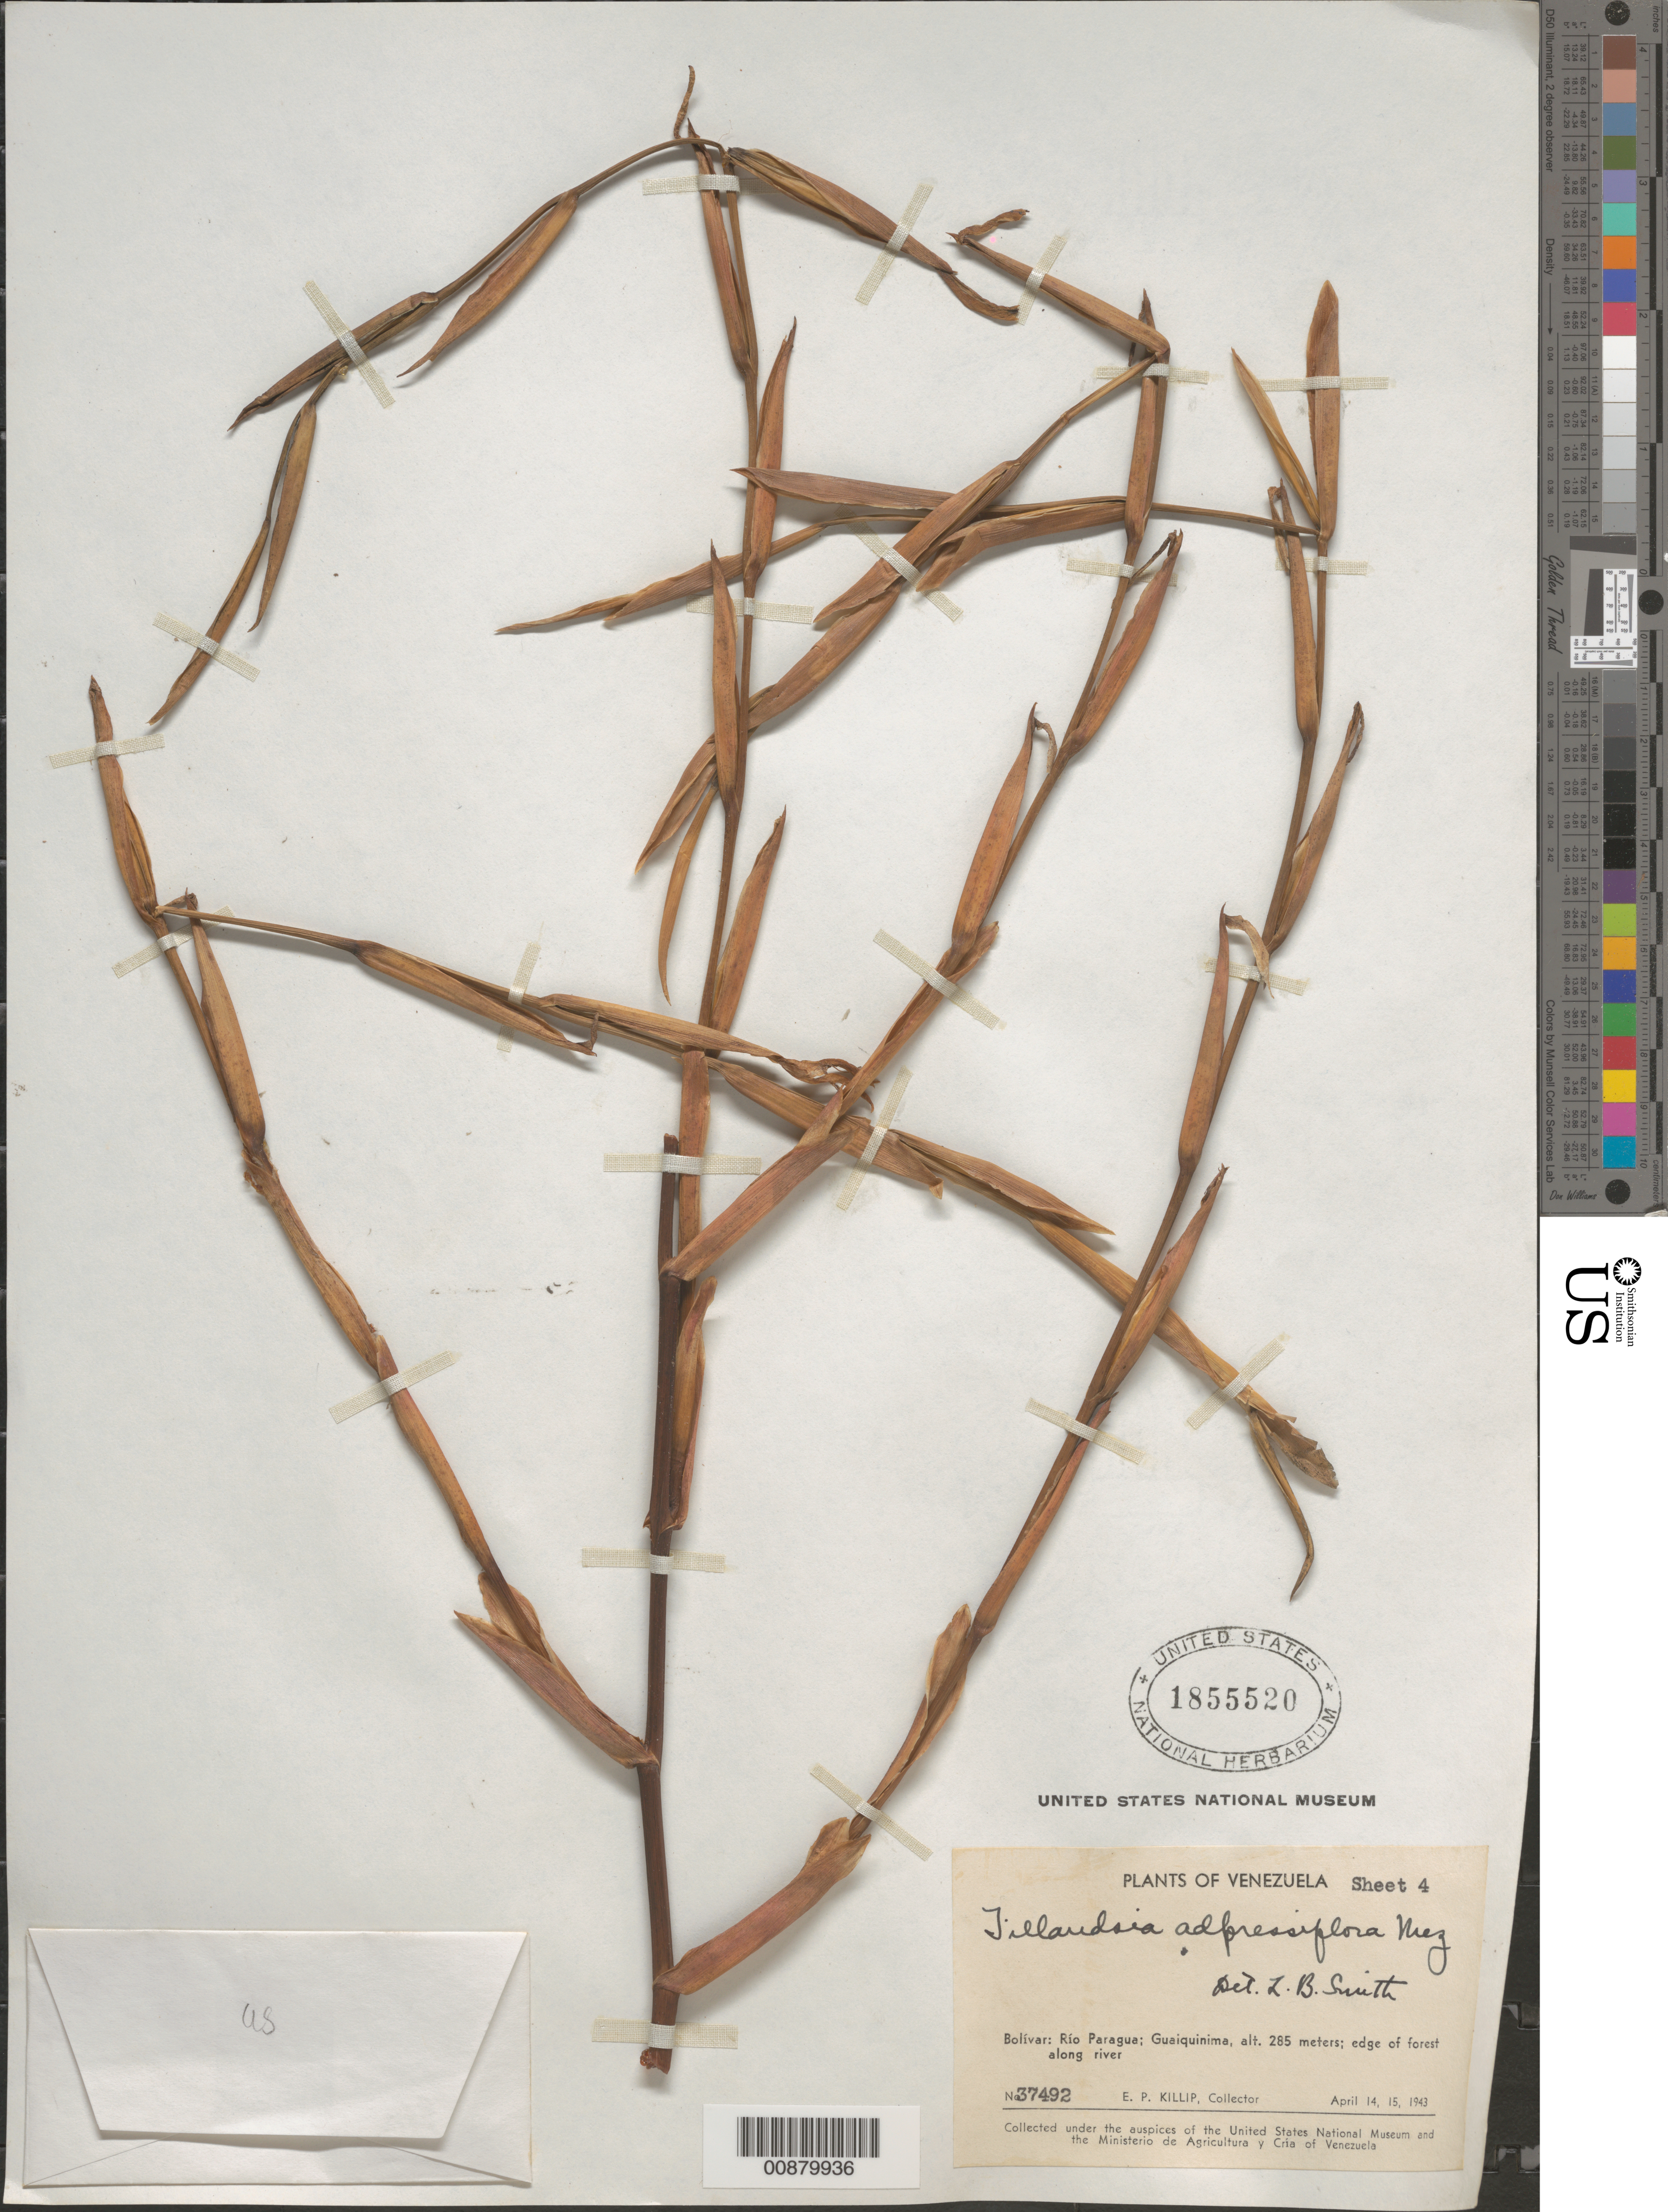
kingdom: Plantae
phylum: Tracheophyta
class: Liliopsida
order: Poales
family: Bromeliaceae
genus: Tillandsia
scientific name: Tillandsia adpressiflora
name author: Mez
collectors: E. P. Killip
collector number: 37492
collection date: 1943-04-14/1943-04-15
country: Venezuela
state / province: Bolivar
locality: Bolívar: Río Paragua; Guaiquinima, edge of forest along river.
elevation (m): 285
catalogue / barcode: US 1855520